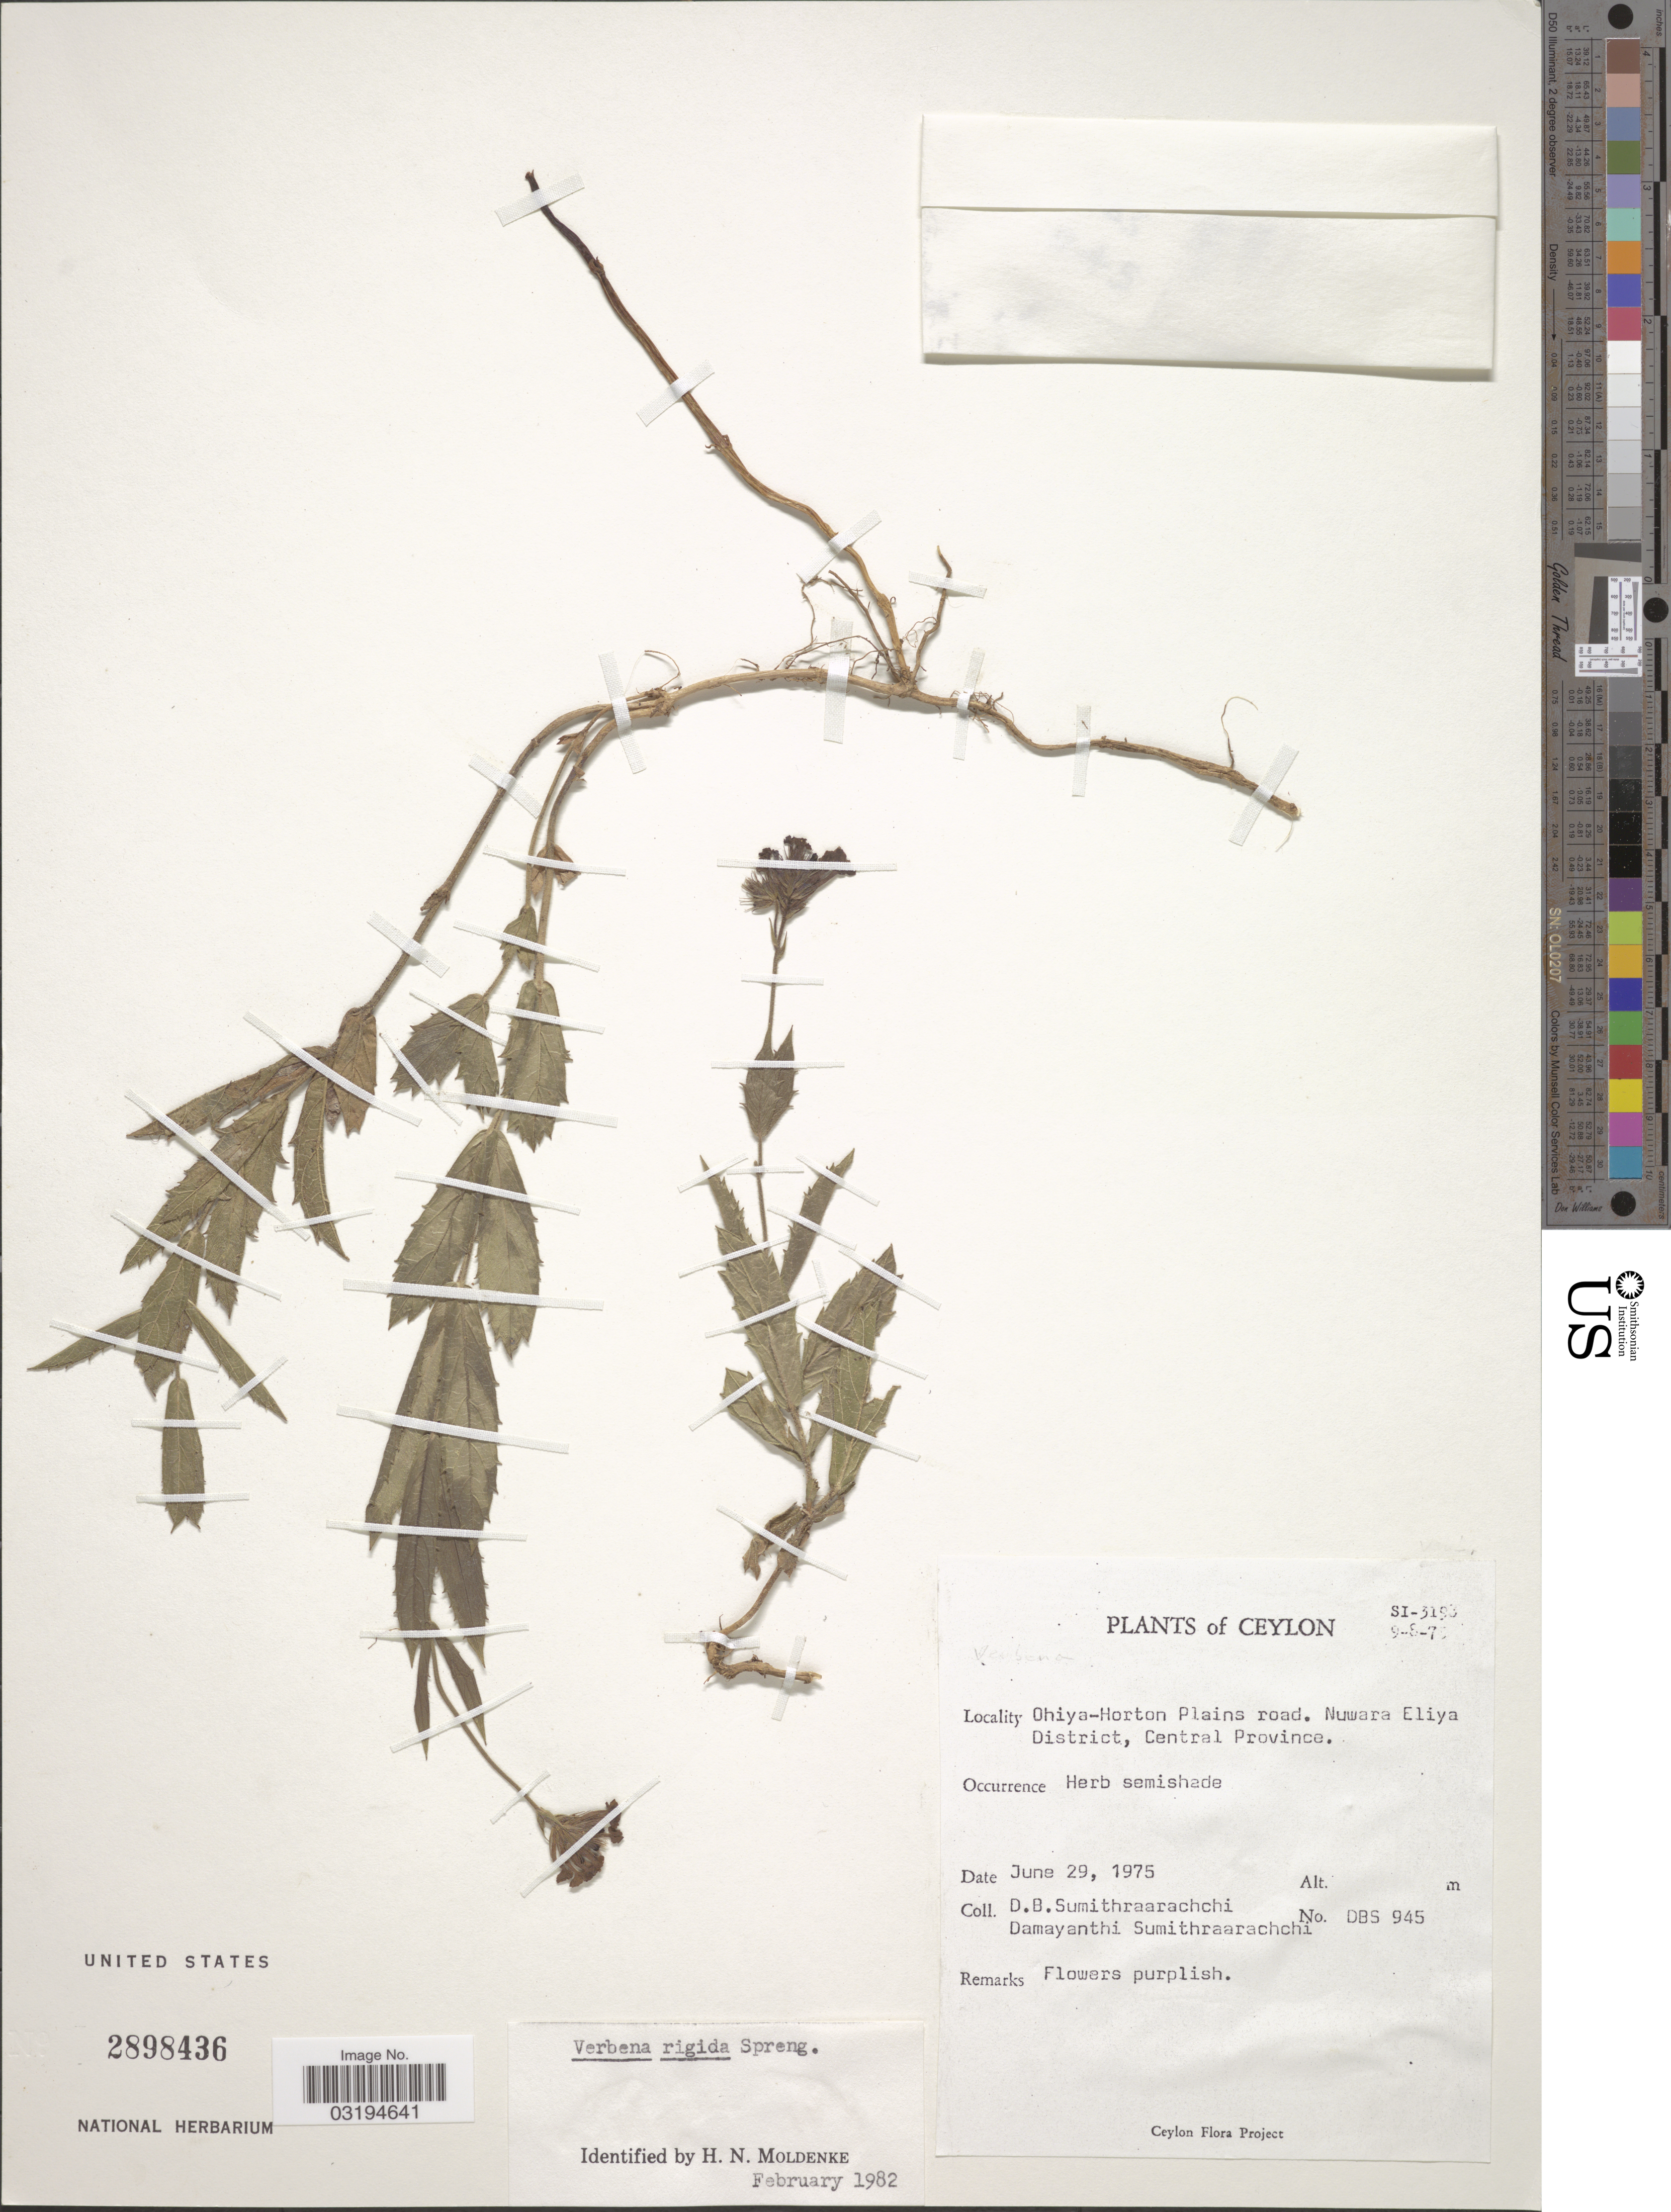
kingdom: Plantae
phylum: Tracheophyta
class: Magnoliopsida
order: Lamiales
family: Verbenaceae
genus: Verbena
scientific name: Verbena rigida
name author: Spreng.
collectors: D. B. Sumithraarachchi & D. Sumithraarachchi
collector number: DBS 945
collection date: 1975-06-29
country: Sri Lanka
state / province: Central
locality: Ceylon. Ohiya-Horton Plains road. Nuwara Eliya District, Central Province.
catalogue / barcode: US 2898436